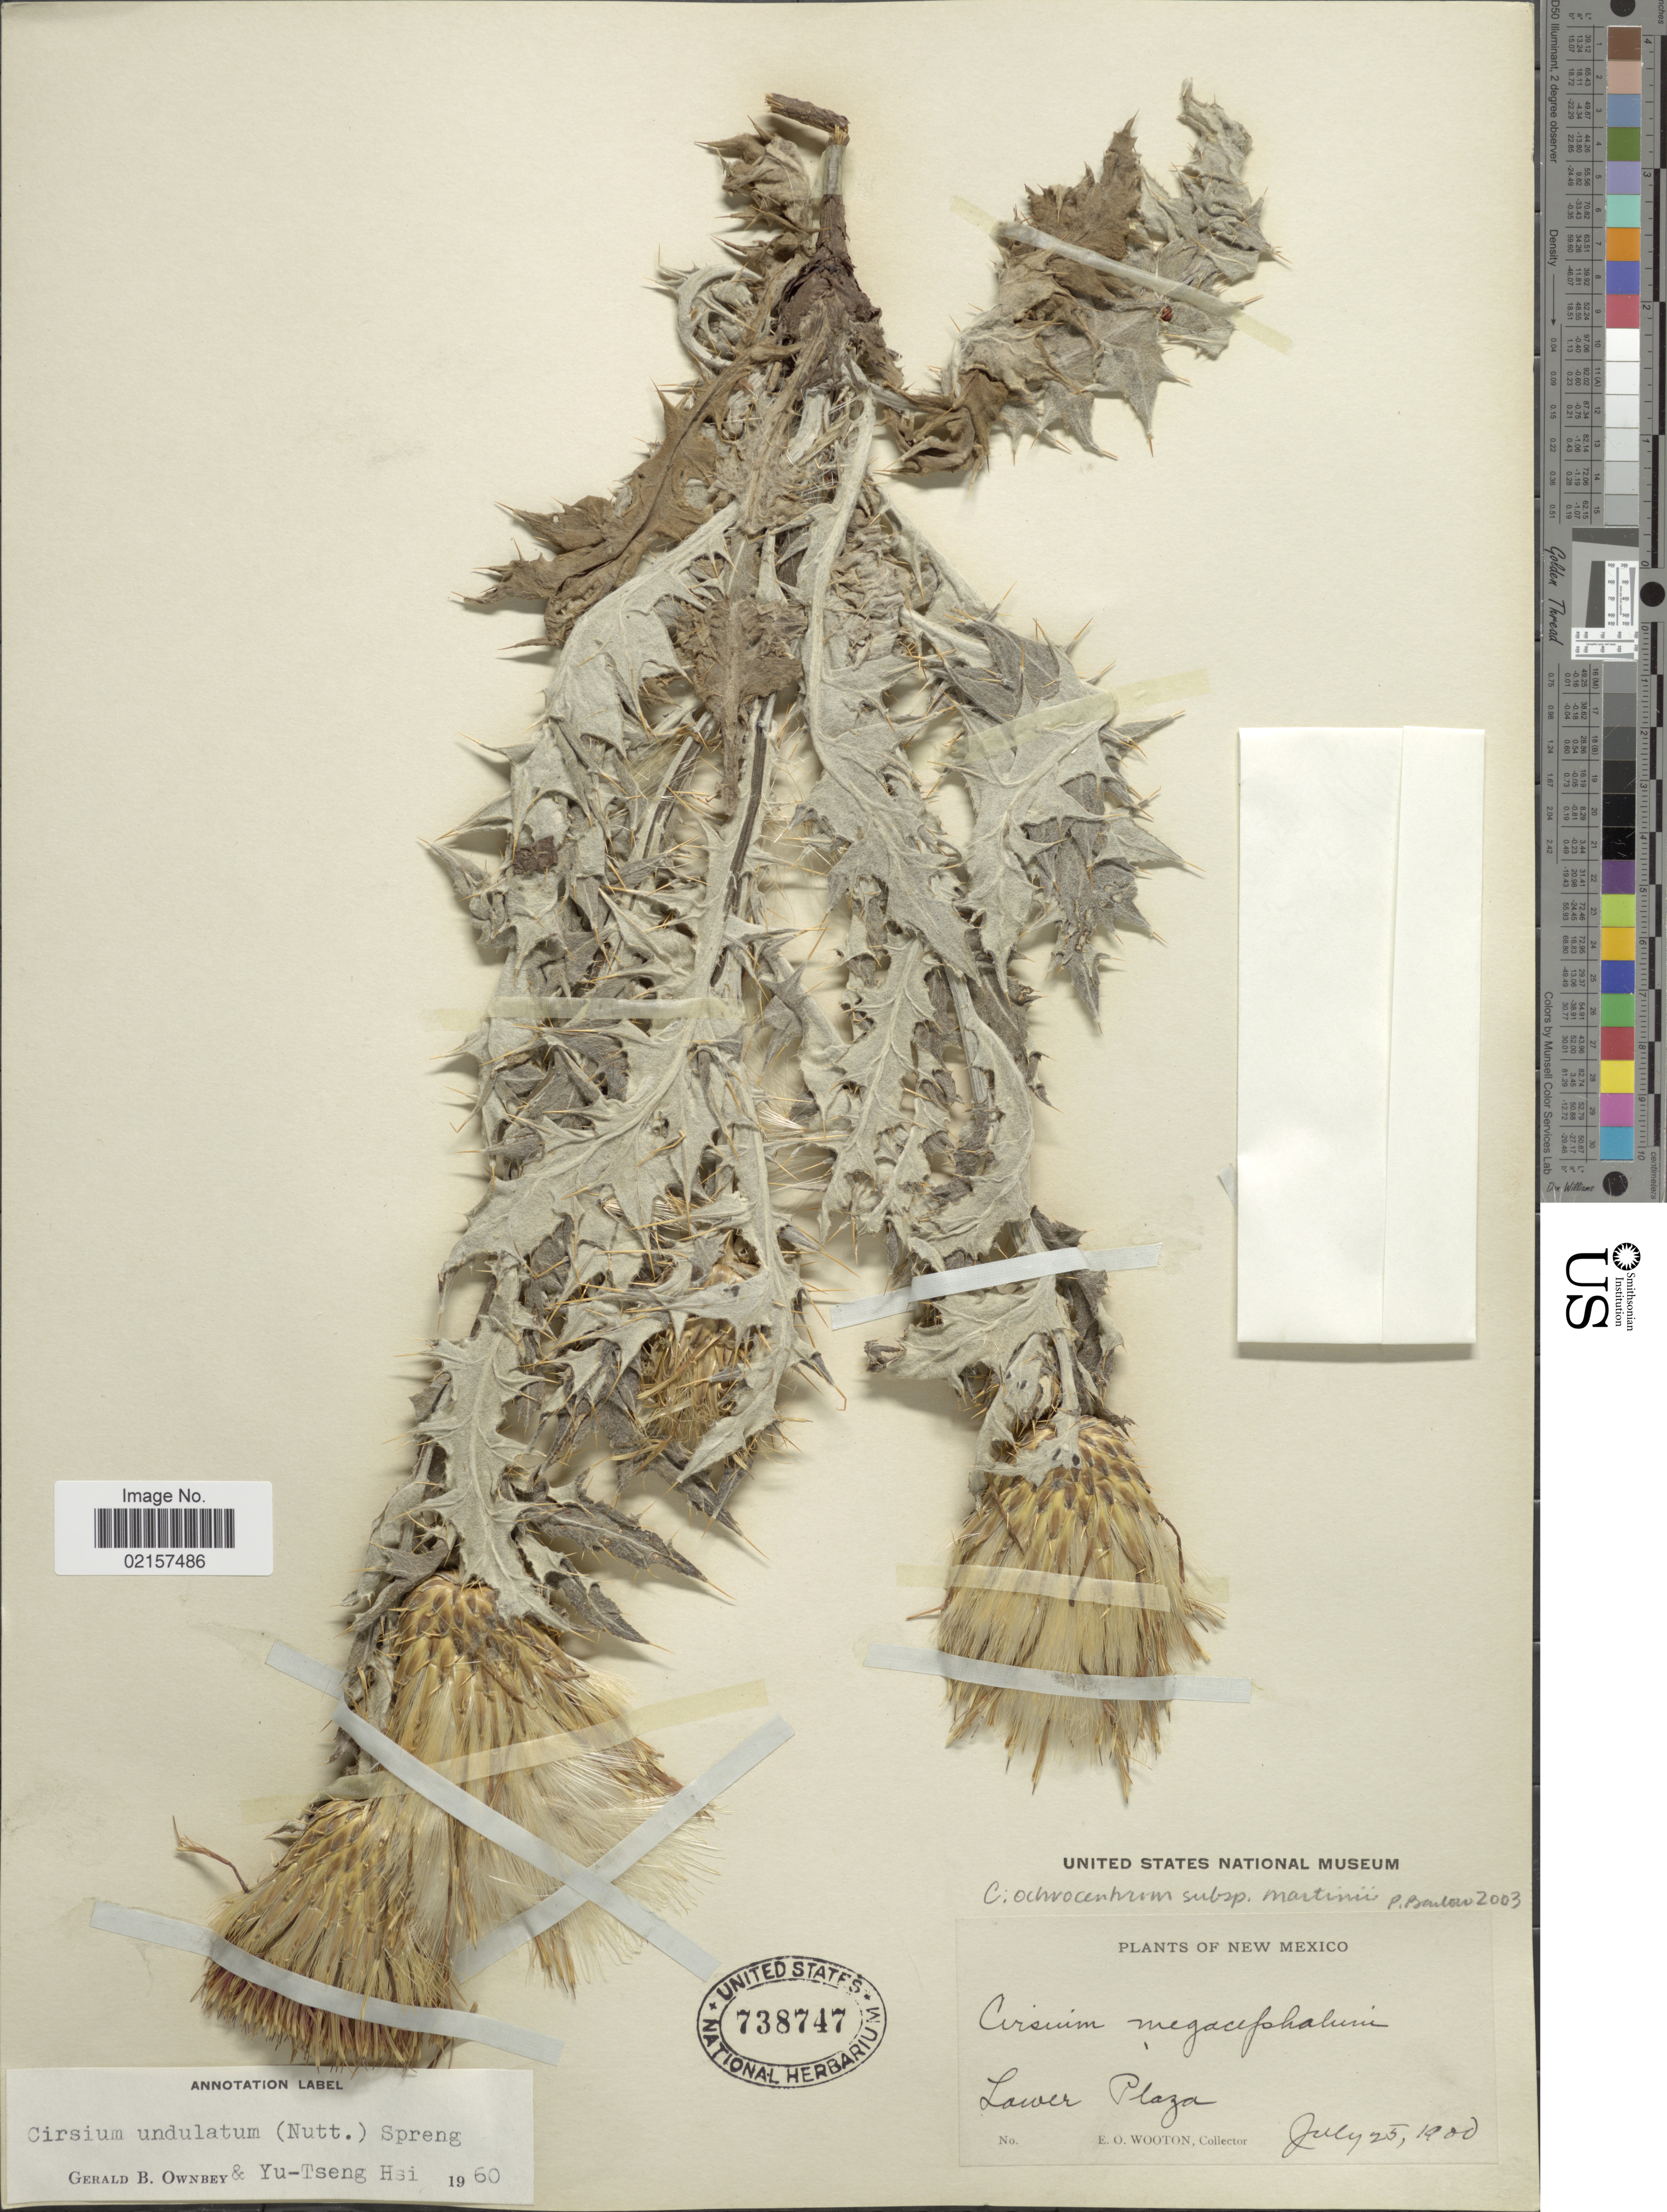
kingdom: Plantae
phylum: Tracheophyta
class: Magnoliopsida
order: Asterales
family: Asteraceae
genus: Cirsium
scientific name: Cirsium ochrocentrum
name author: A. Gray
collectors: E. O. Wooton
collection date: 1900-07-25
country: United States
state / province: New Mexico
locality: Lower Plaza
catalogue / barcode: US 738747